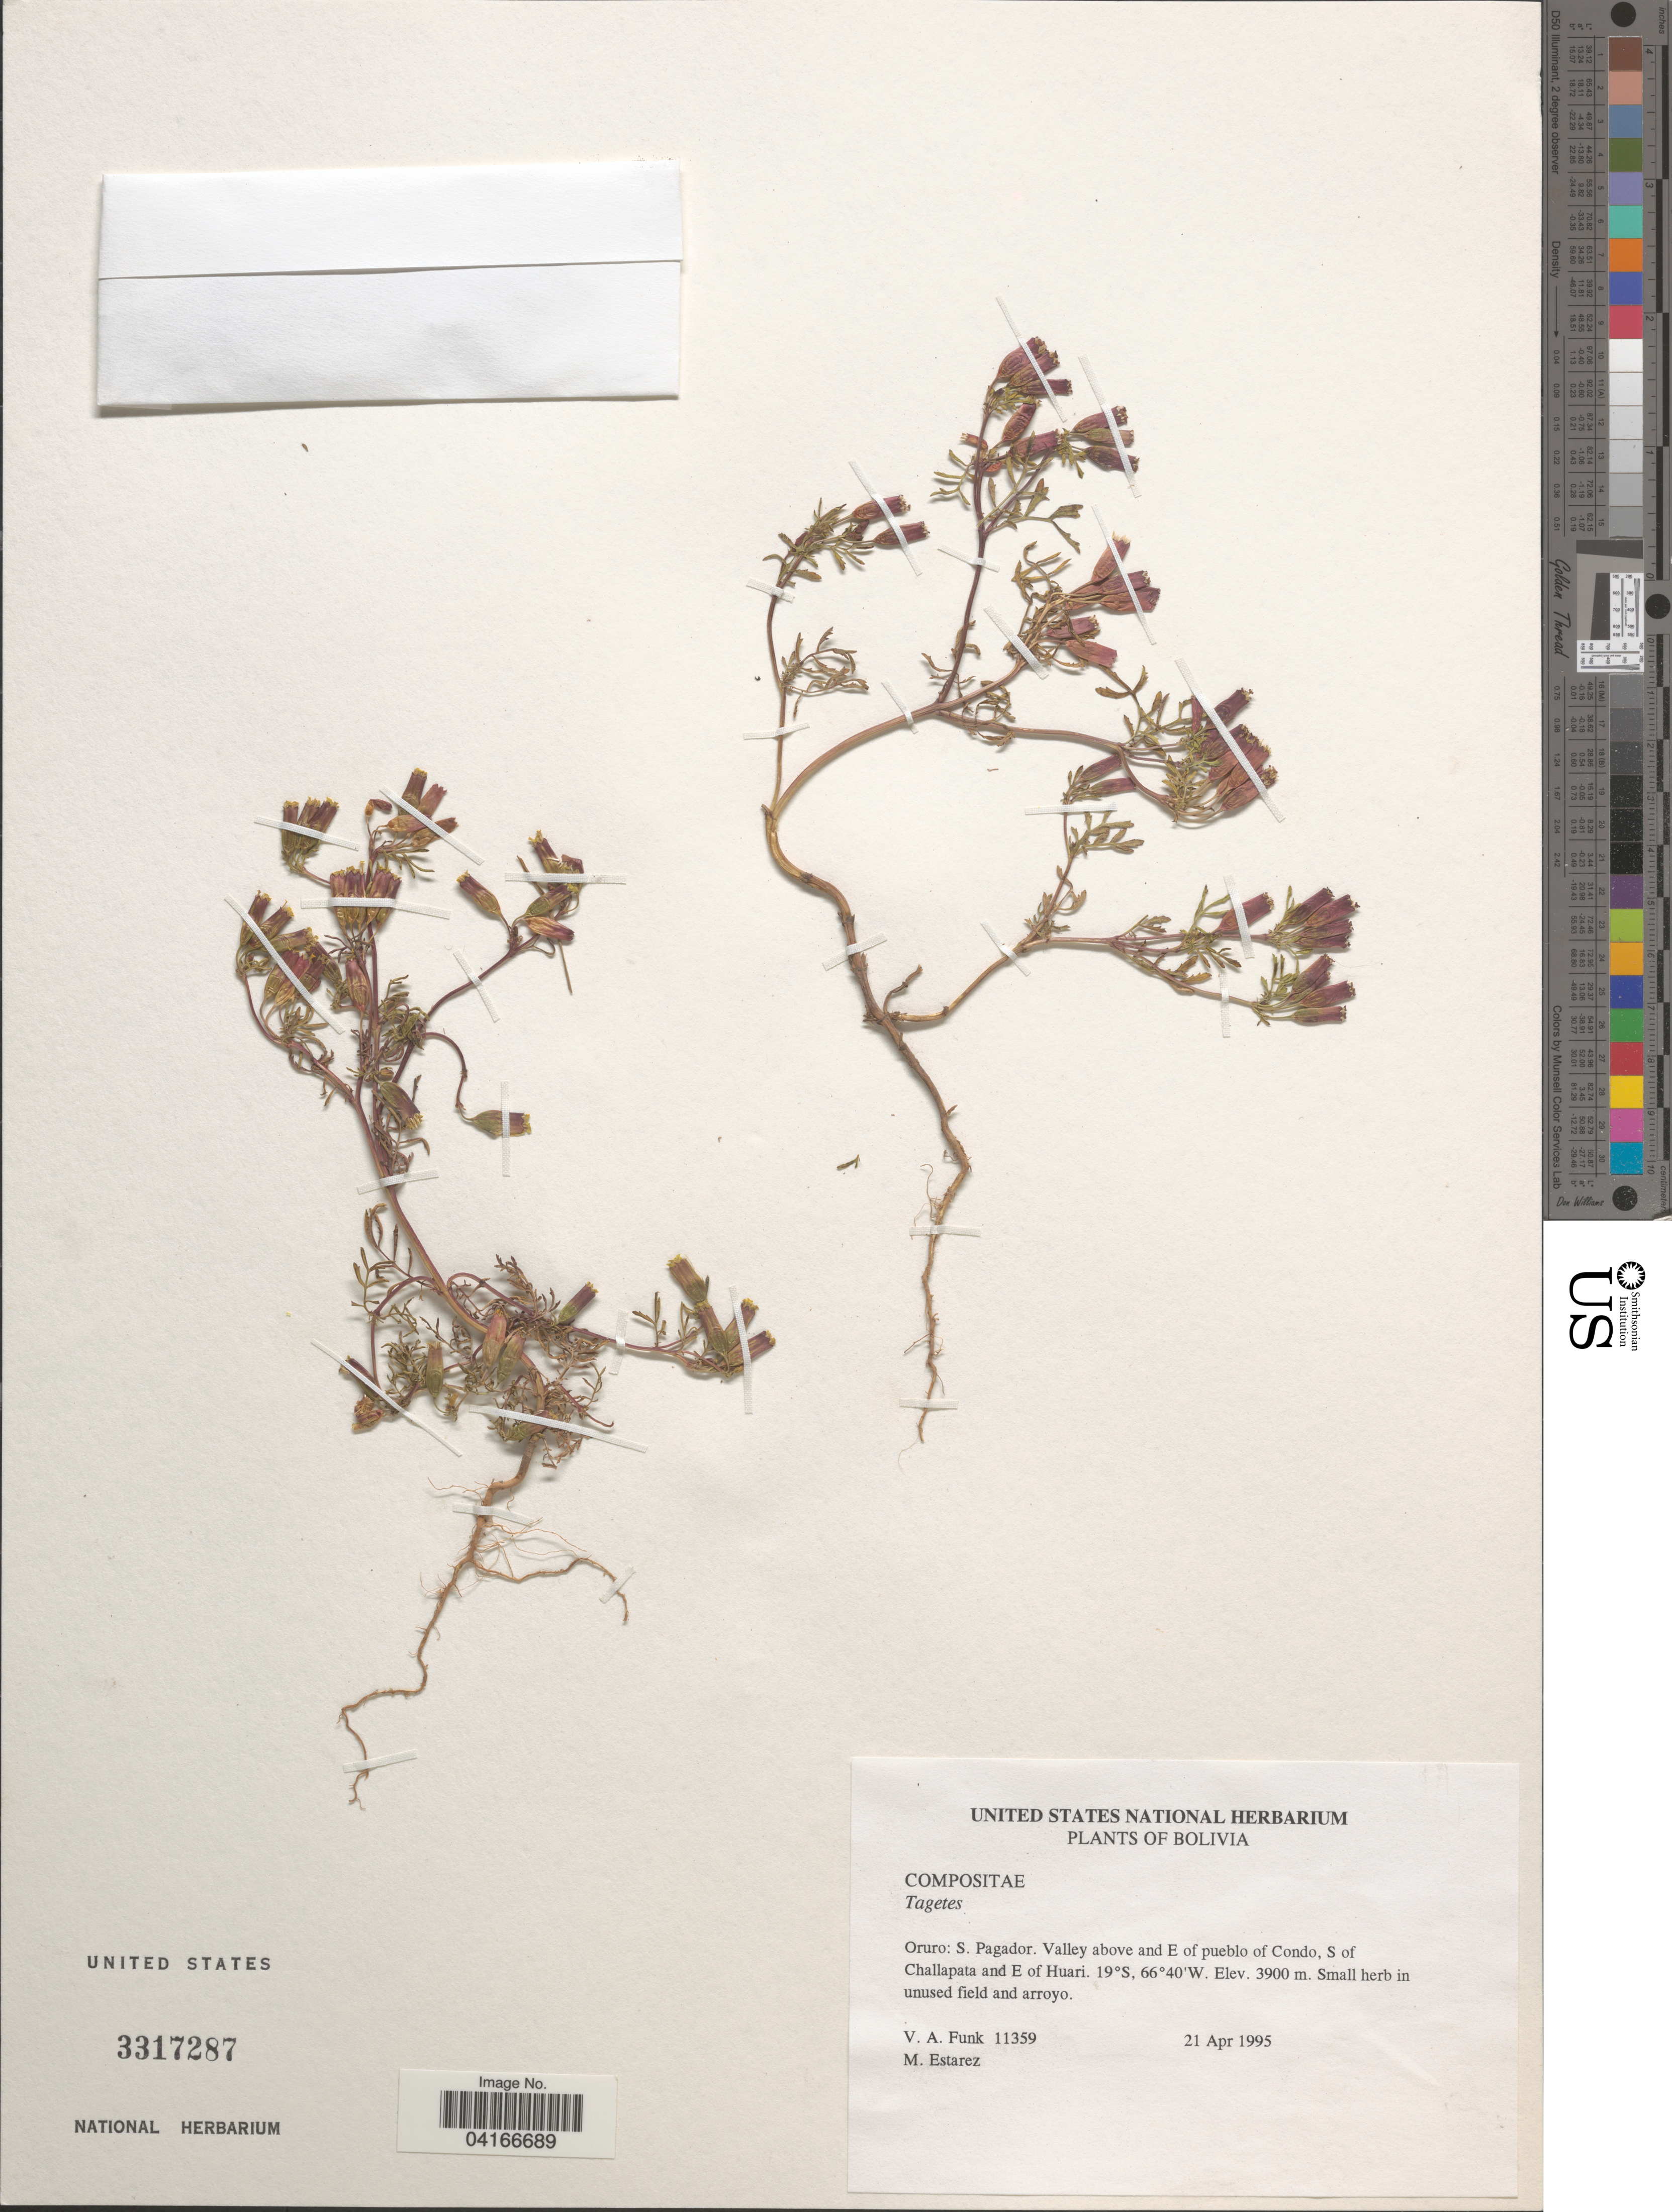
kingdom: Plantae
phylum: Tracheophyta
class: Magnoliopsida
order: Asterales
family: Asteraceae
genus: Tagetes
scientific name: Tagetes sp.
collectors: V. Funk & M. Estarez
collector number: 11359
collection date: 1995-04-21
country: Bolivia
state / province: Oruro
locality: S. Pagador. Valley above and E of pueblo of Condo, S of Challapata and E of Huari.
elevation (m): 3900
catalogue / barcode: US 3317287